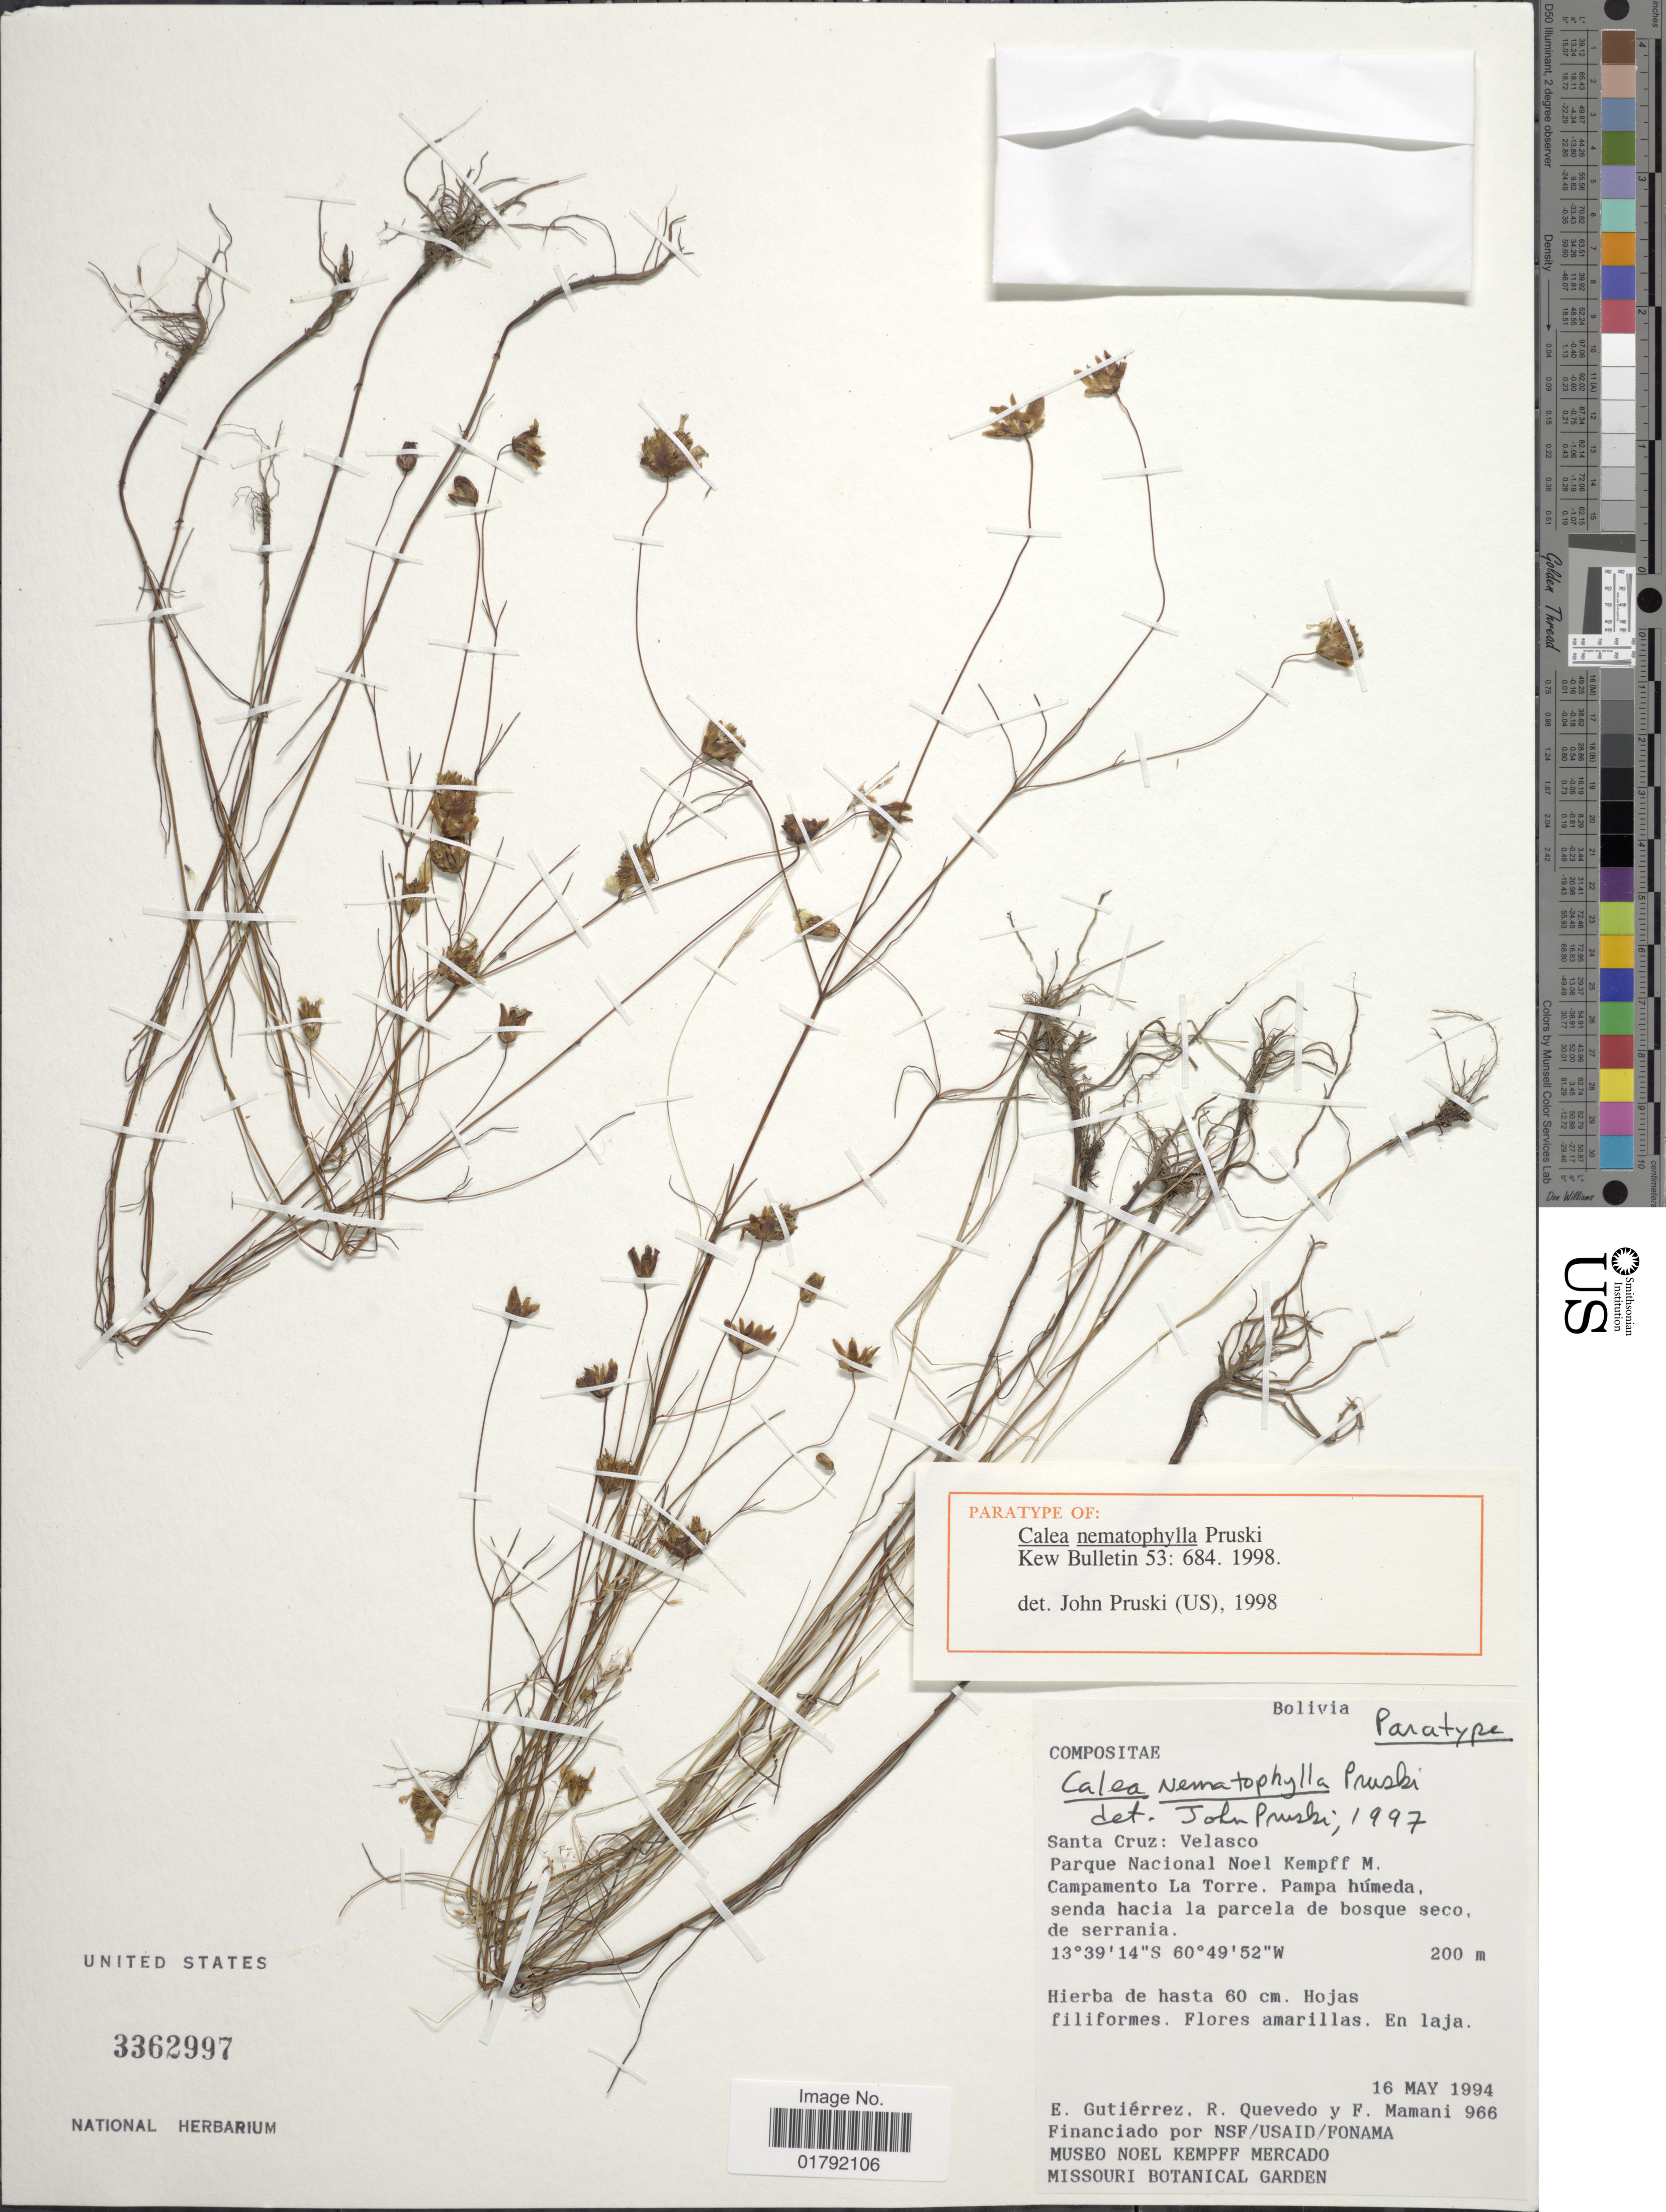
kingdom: Plantae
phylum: Tracheophyta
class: Magnoliopsida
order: Asterales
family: Asteraceae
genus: Calea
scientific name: Calea nematophylla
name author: Pruski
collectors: E. Gutiérrez, R. Quevedo & F. Mamani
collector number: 966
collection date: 1994-05-16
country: Bolivia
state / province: Santa Cruz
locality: Velasco, Parque Nacional Noel Kempff M. Campamento La Torre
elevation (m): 200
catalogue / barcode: US 3362997